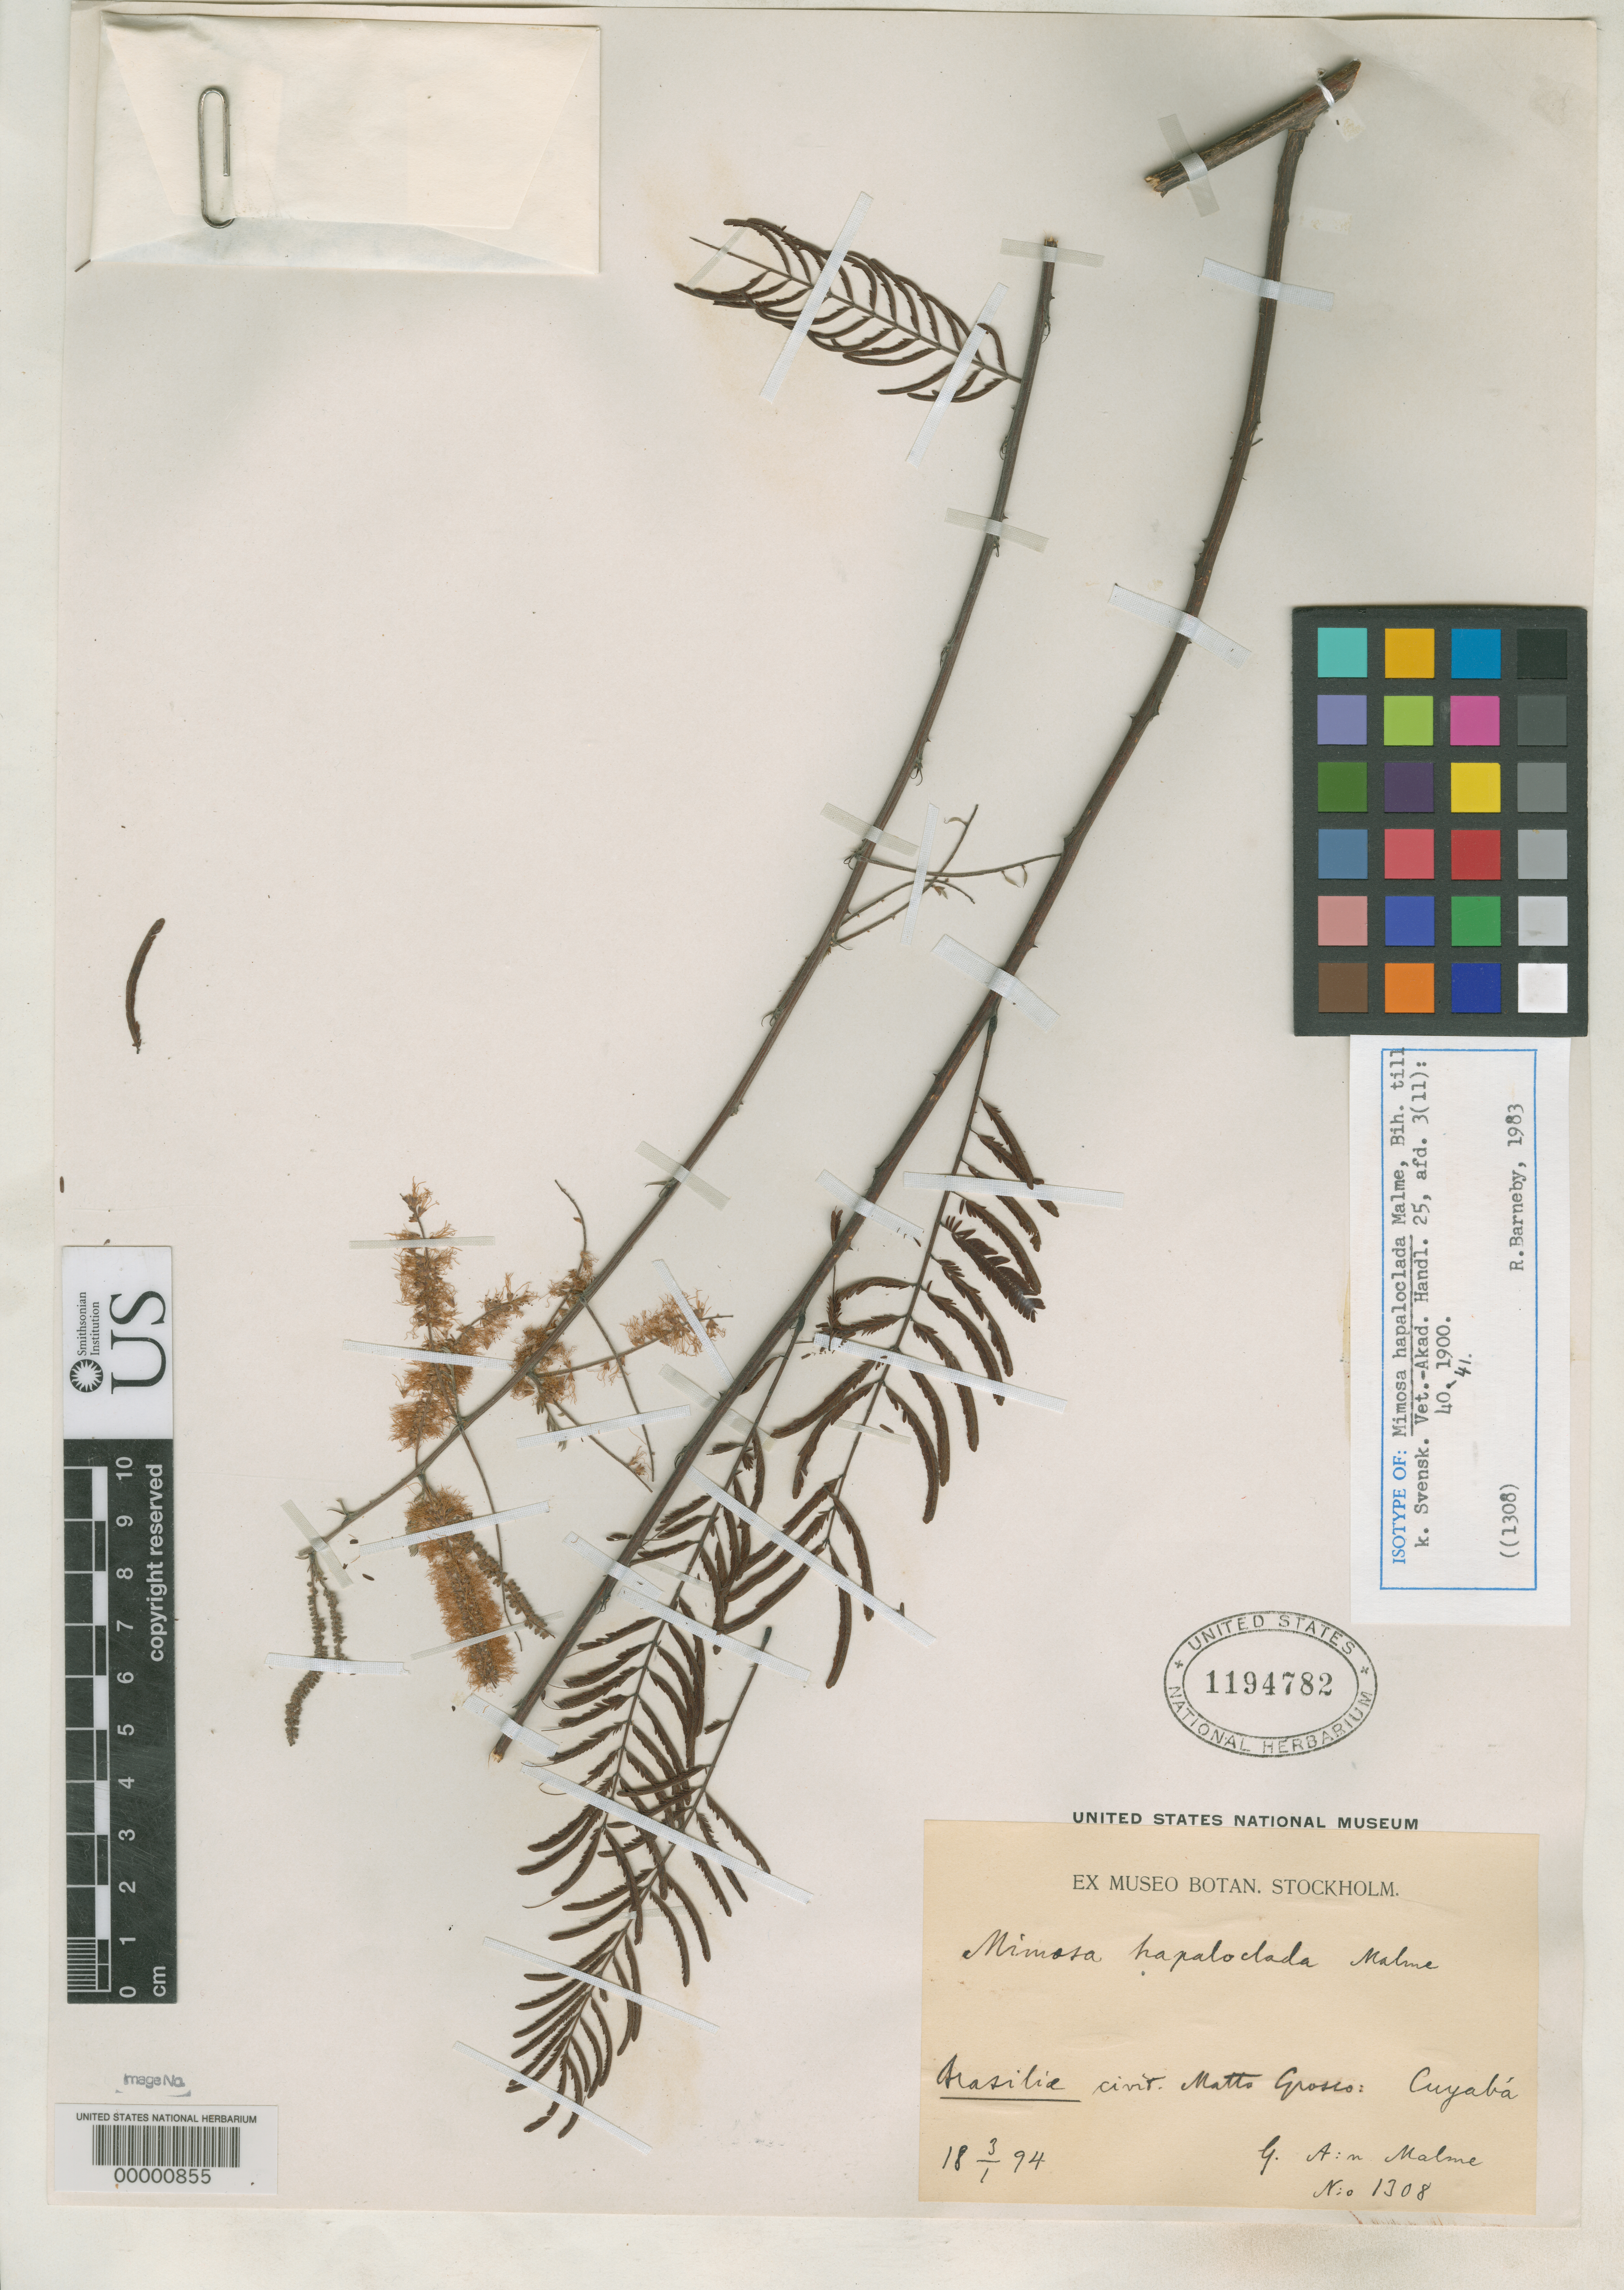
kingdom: Plantae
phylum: Tracheophyta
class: Magnoliopsida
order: Fabales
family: Fabaceae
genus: Mimosa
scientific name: Mimosa hapaloclada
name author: Malme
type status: Isotype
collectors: G. O. A. Malme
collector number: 1308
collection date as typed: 03 Jan 1894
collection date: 1894-01-03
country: Brazil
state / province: Mato Grosso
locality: Cuyaba.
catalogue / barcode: US 1194782